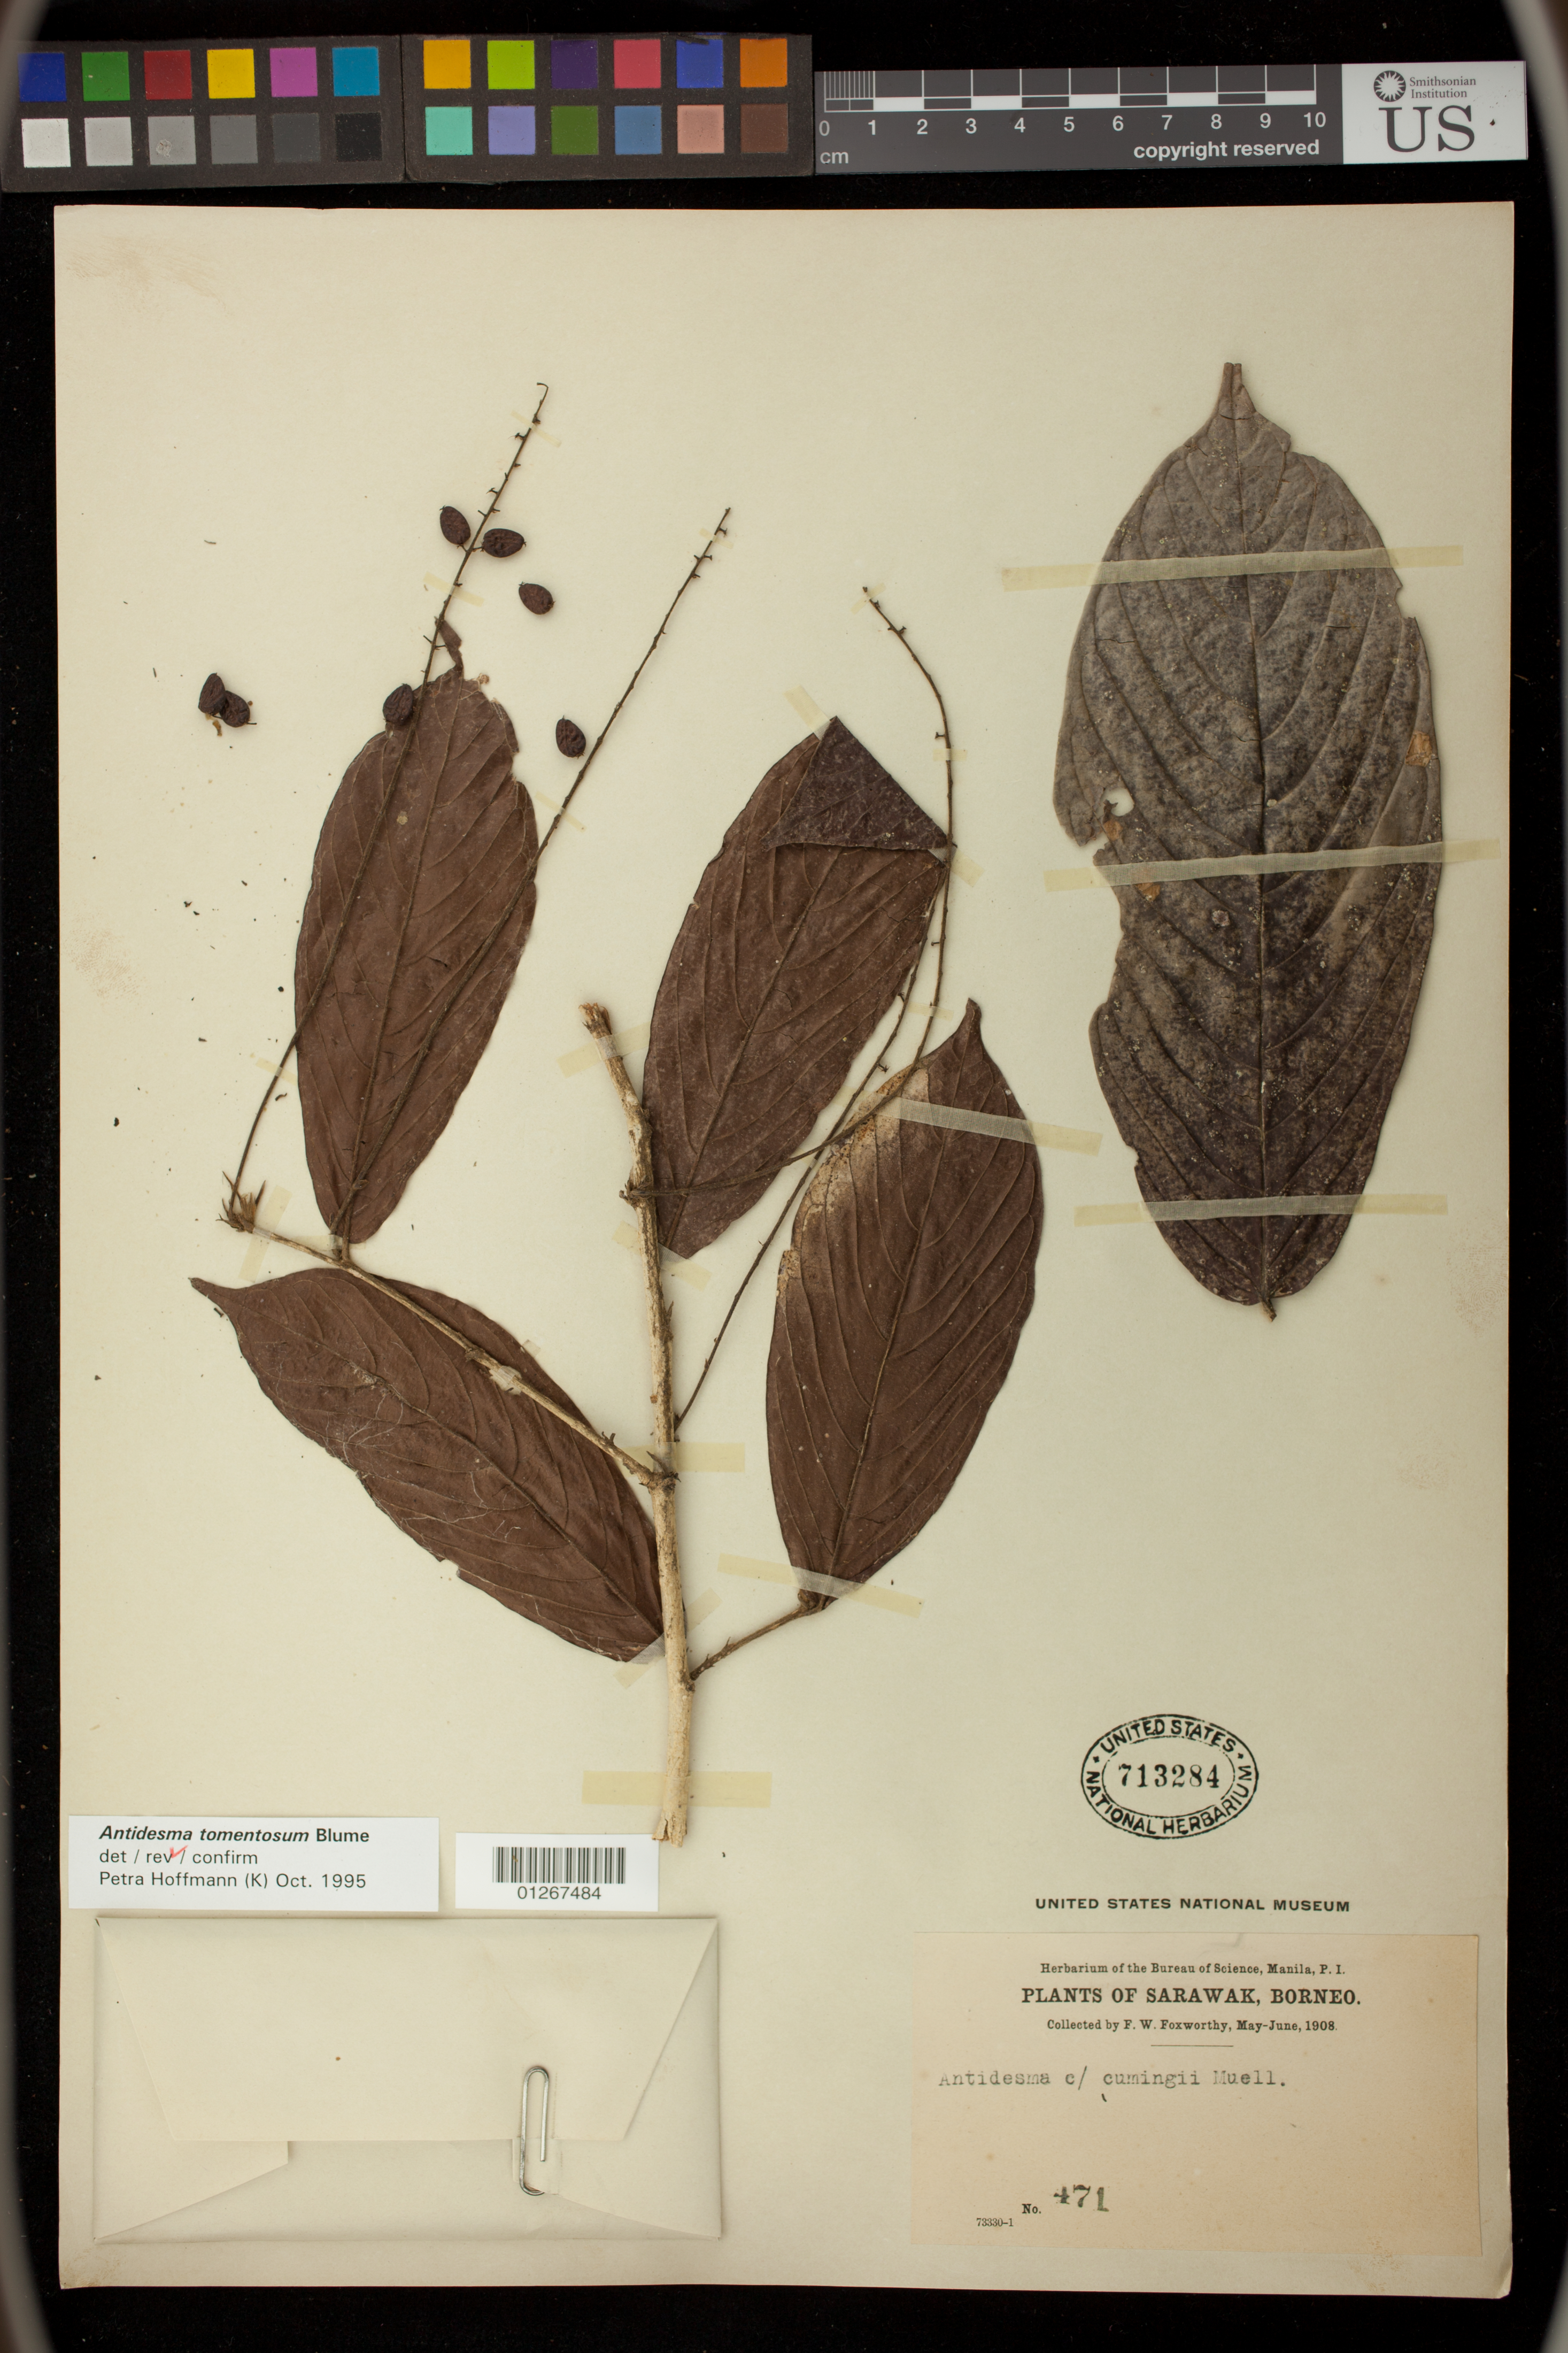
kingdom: Plantae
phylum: Tracheophyta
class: Magnoliopsida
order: Malpighiales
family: Phyllanthaceae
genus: Antidesma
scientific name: Antidesma tomentosum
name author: Blume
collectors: F. W. Foxworthy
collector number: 471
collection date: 1908-05/1908-06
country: Malaysia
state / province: Sarawak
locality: Borneo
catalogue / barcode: US 713284